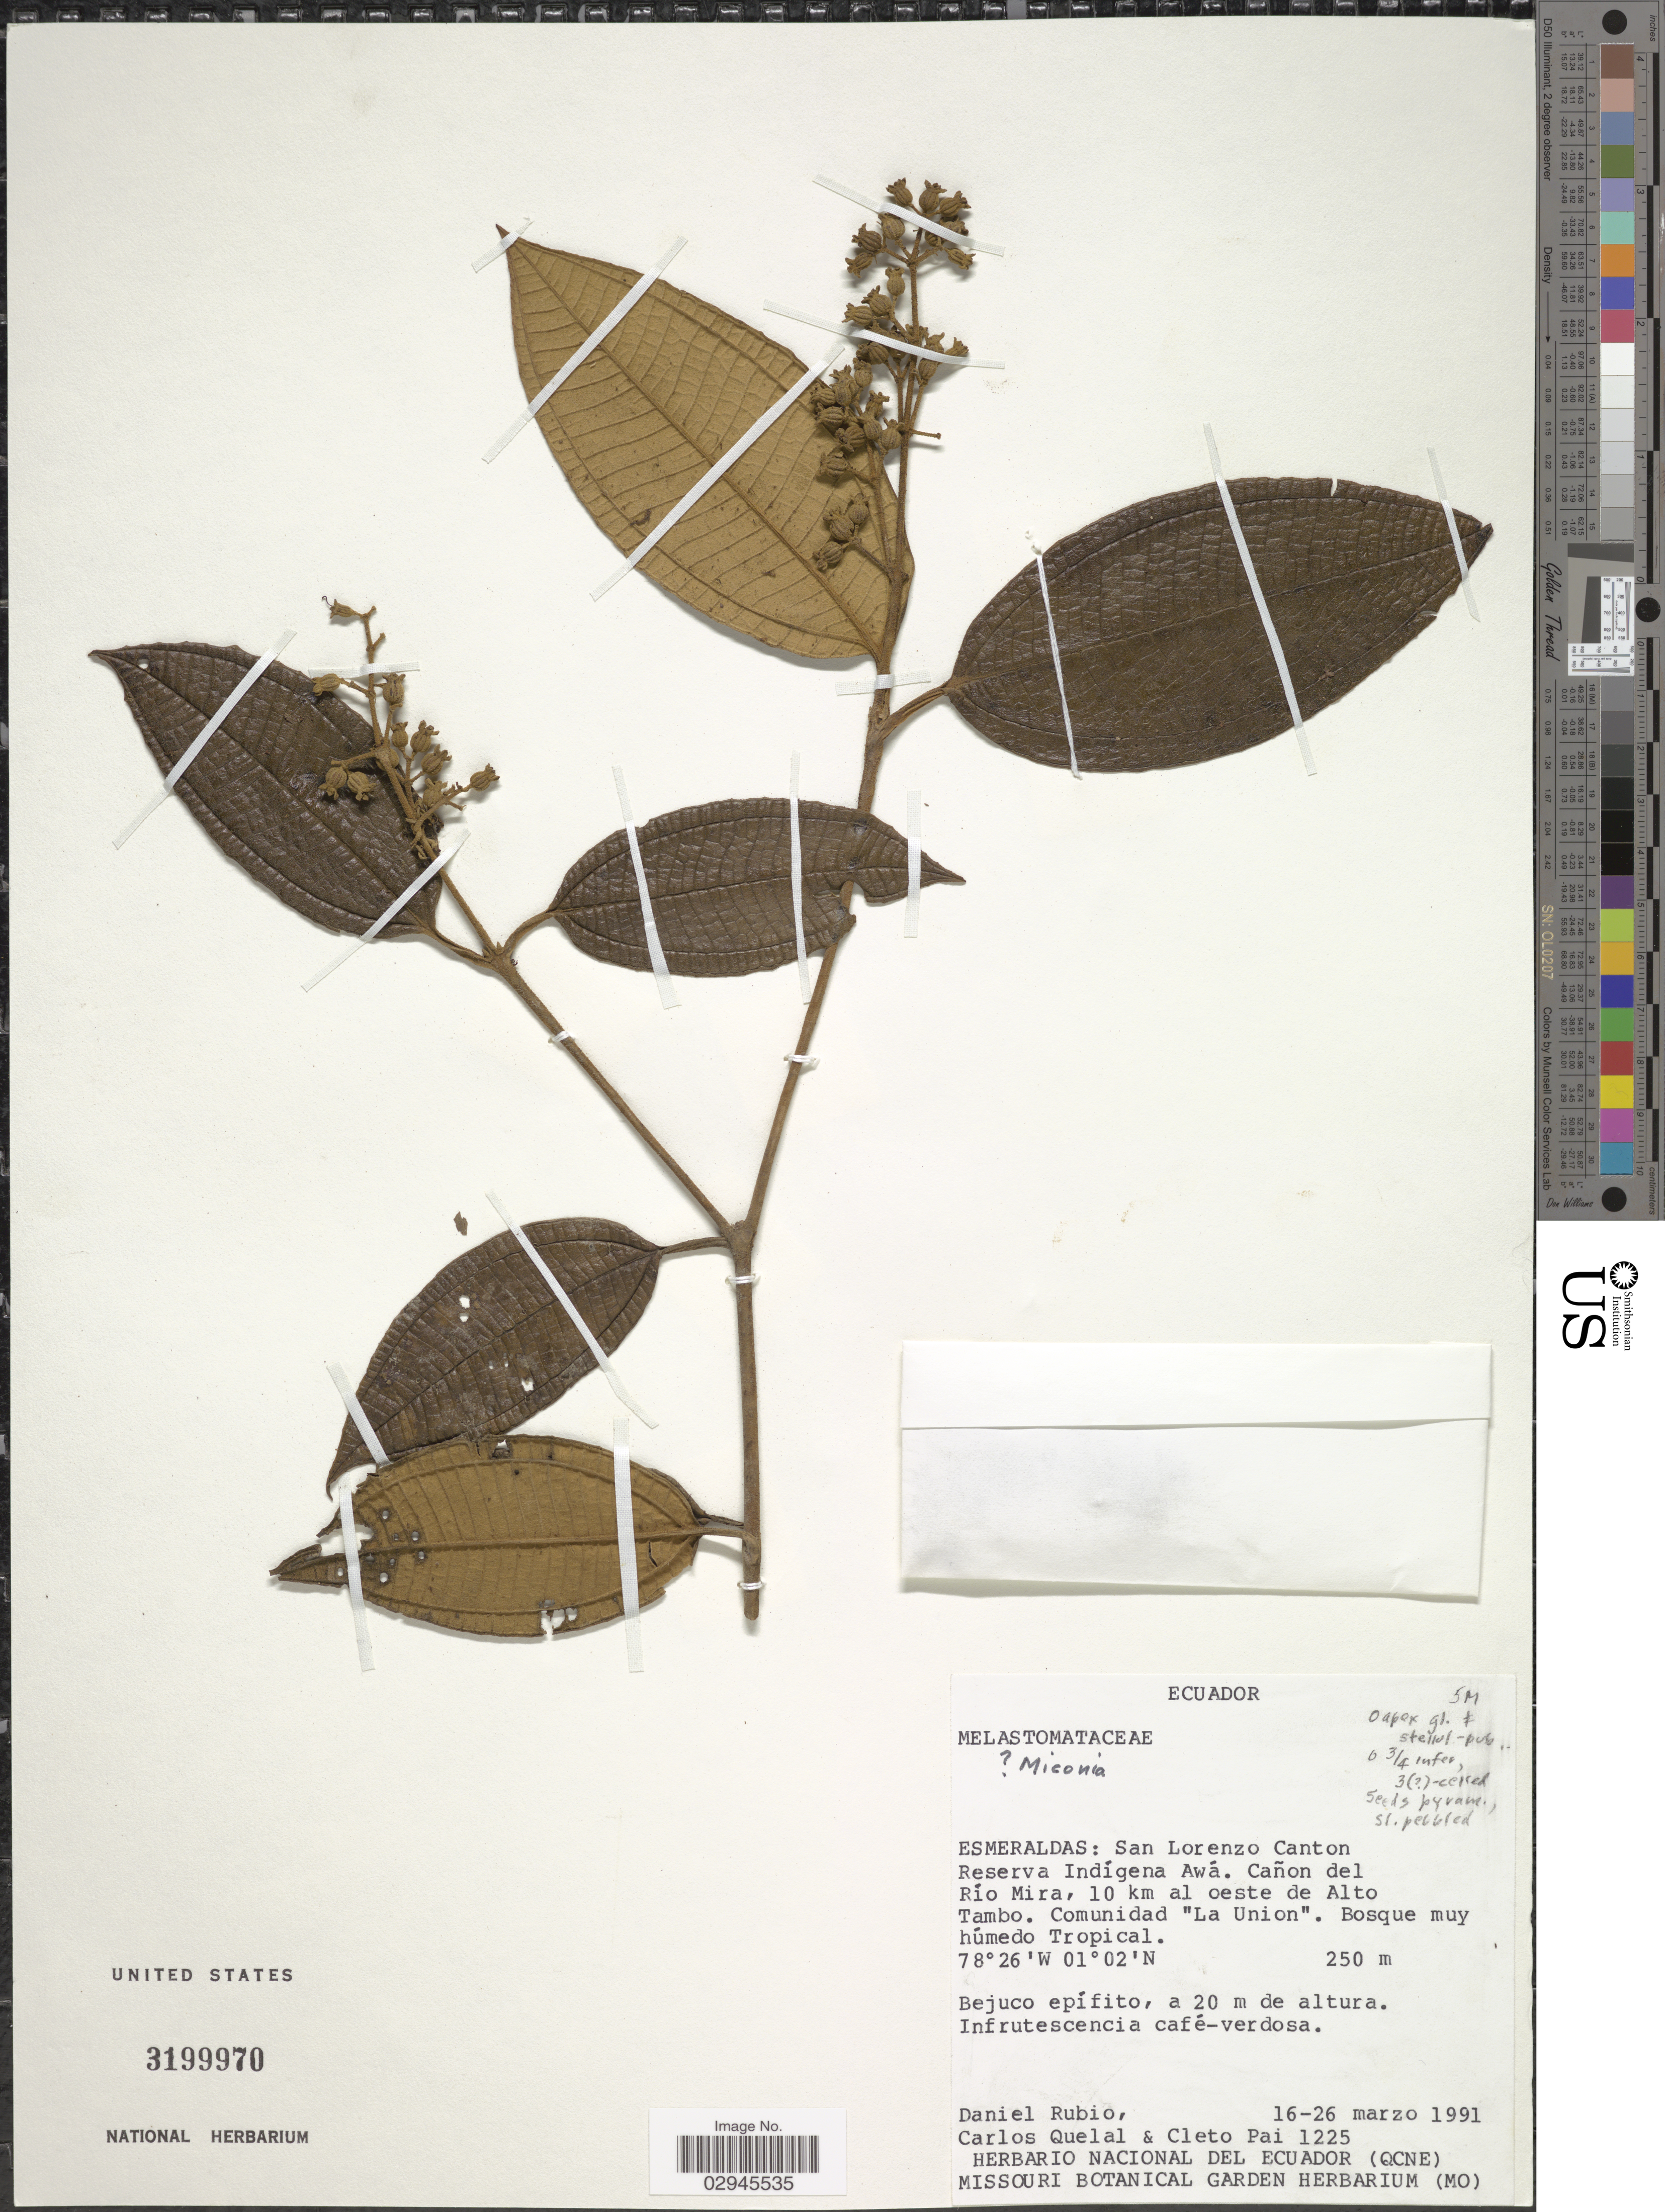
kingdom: Plantae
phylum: Tracheophyta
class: Magnoliopsida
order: Myrtales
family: Melastomataceae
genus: Miconia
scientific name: Miconia sp.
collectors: D. Rubio, C. Quelal & C. Pai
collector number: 1225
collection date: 1991-03-16/1991-03-26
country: Ecuador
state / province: Esmeraldas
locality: San lorenzo Canton. Reserva Indígena Awá. Cañon del Río Mira, 10 km al oeste de Alto Tambo. Comunidad "La Union".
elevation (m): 250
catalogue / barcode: US 3199970